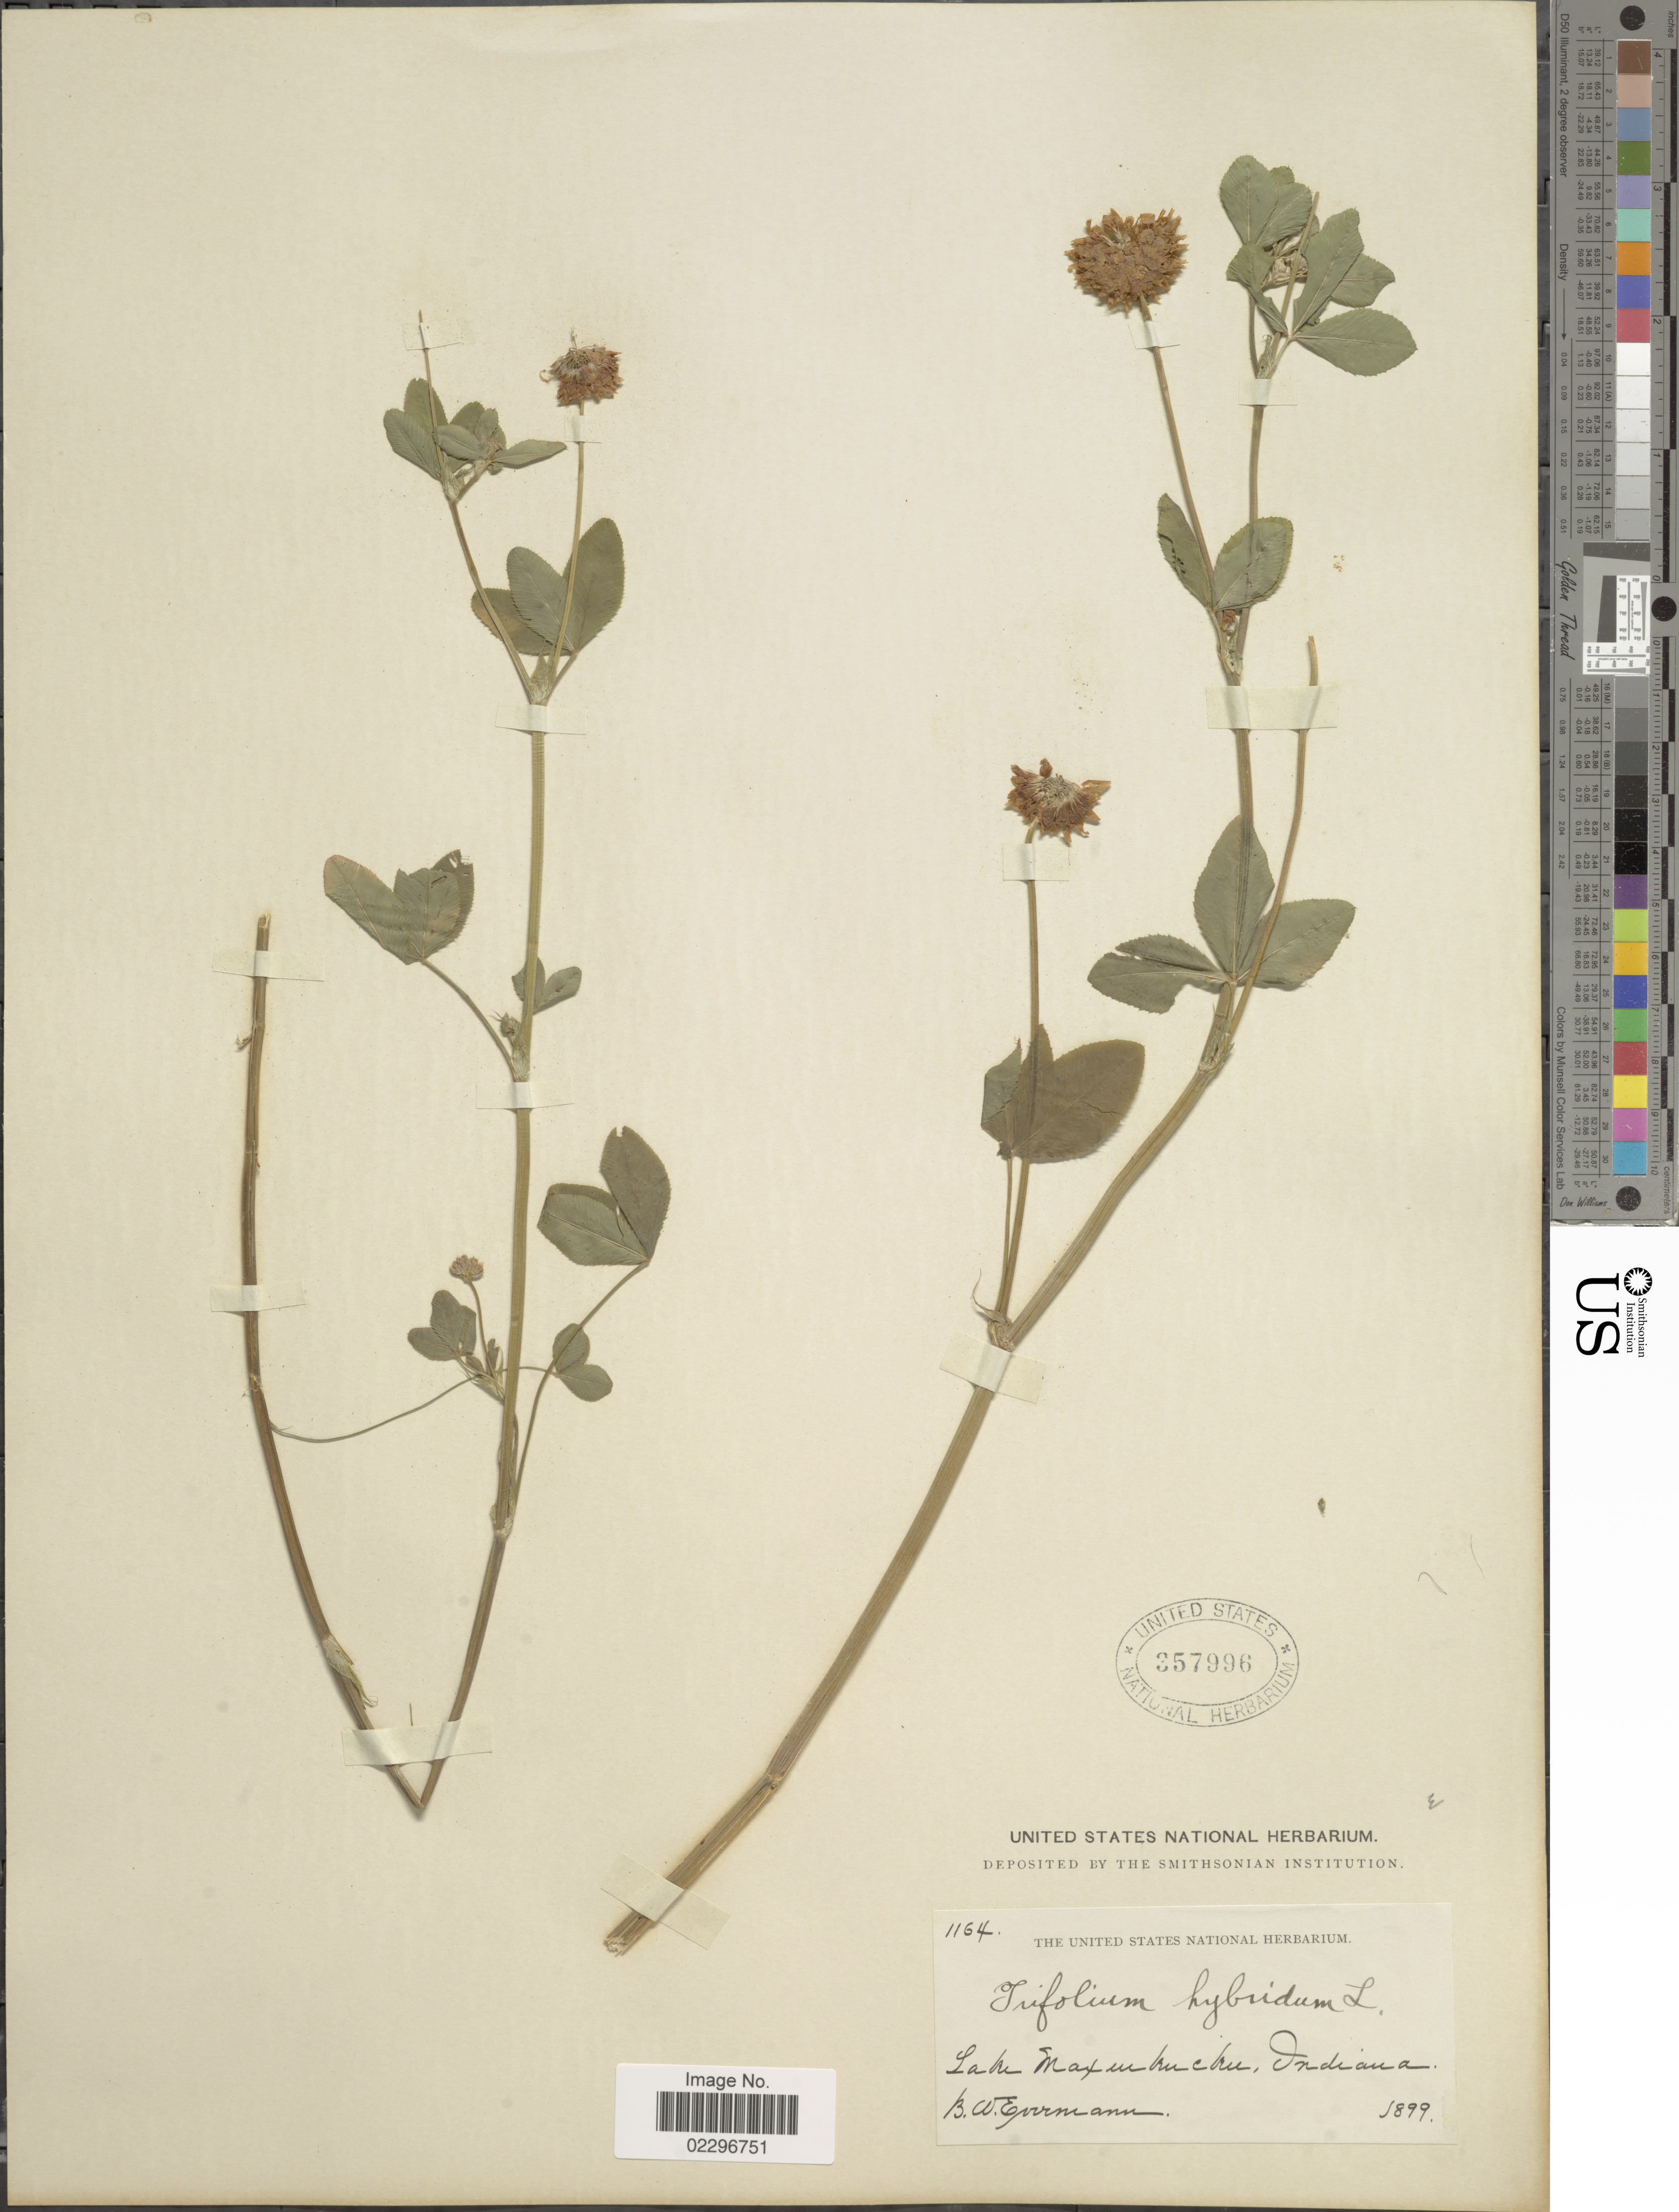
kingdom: Plantae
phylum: Tracheophyta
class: Magnoliopsida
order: Fabales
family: Fabaceae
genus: Trifolium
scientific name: Trifolium hybridum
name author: L.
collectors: B. W. Evermann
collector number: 1164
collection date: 1899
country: United States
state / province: Indiana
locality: Lake Maxinkuckee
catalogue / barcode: US 357996